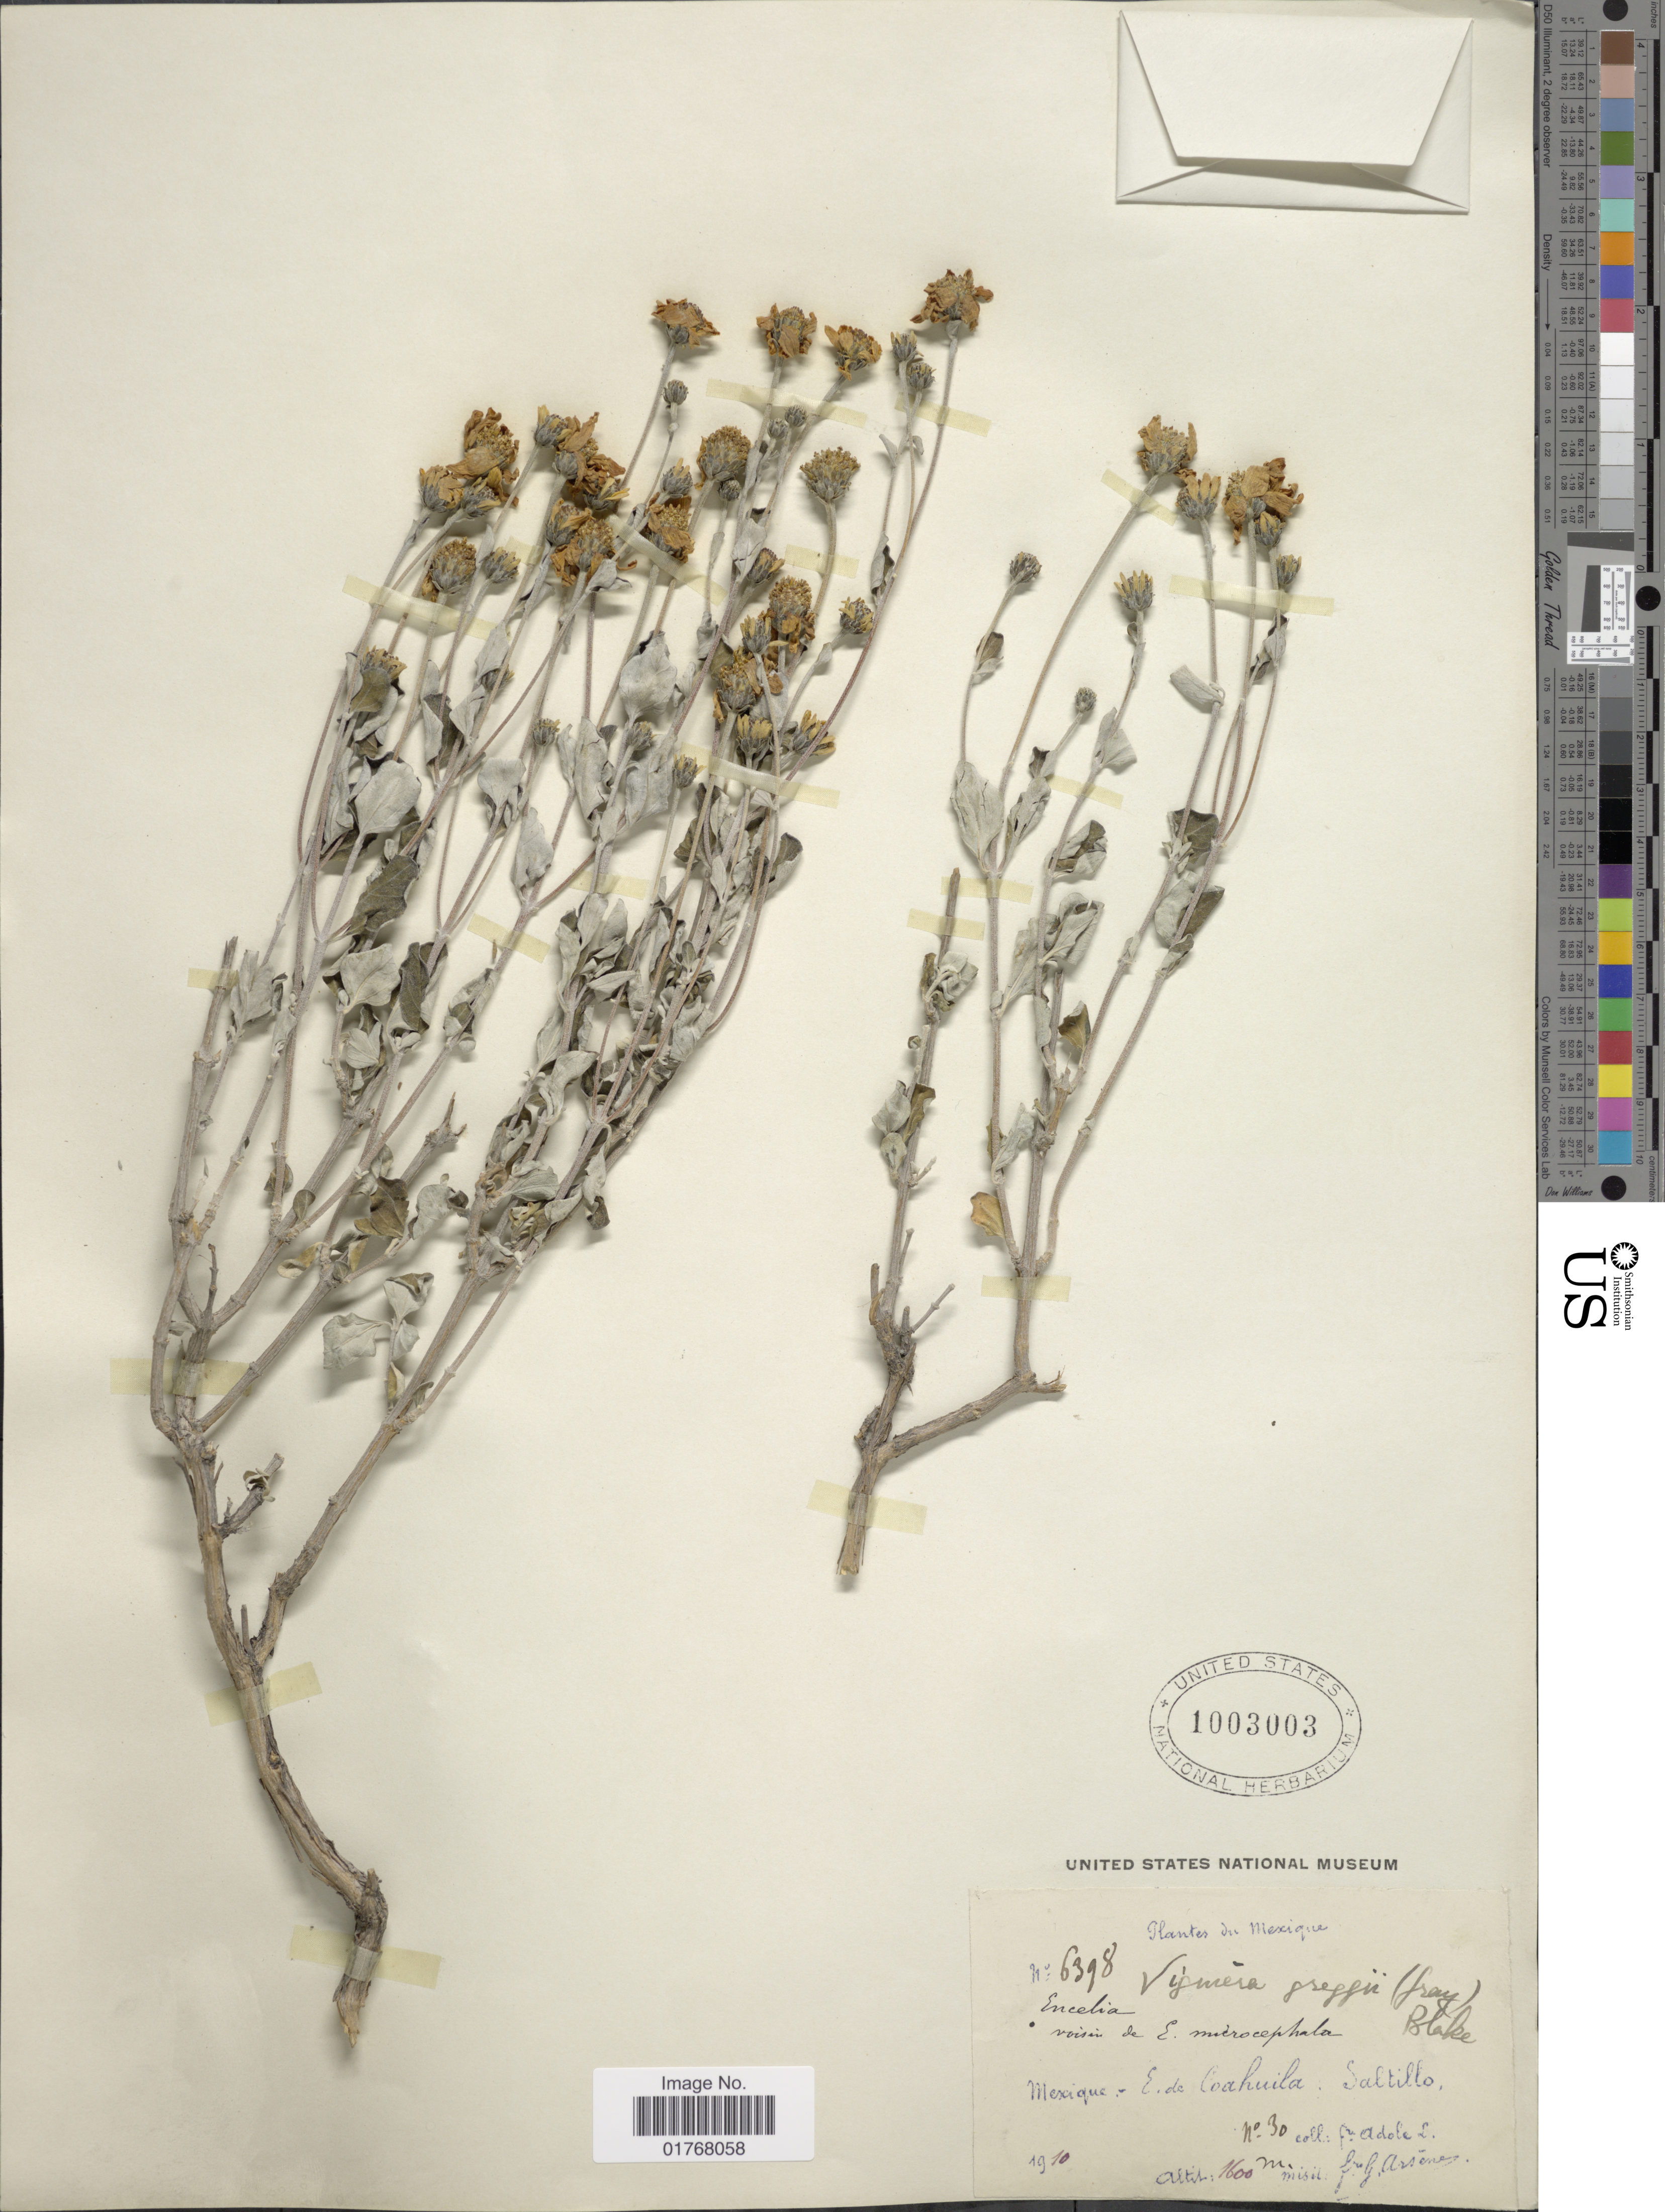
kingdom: Plantae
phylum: Tracheophyta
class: Magnoliopsida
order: Asterales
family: Asteraceae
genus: Viguiera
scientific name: Viguiera greggii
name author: (A. Gray) S.F. Blake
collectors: Bro. Adole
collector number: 6398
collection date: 1910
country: Mexico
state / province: Coahuila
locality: Saltillo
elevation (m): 1600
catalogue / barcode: US 1003003